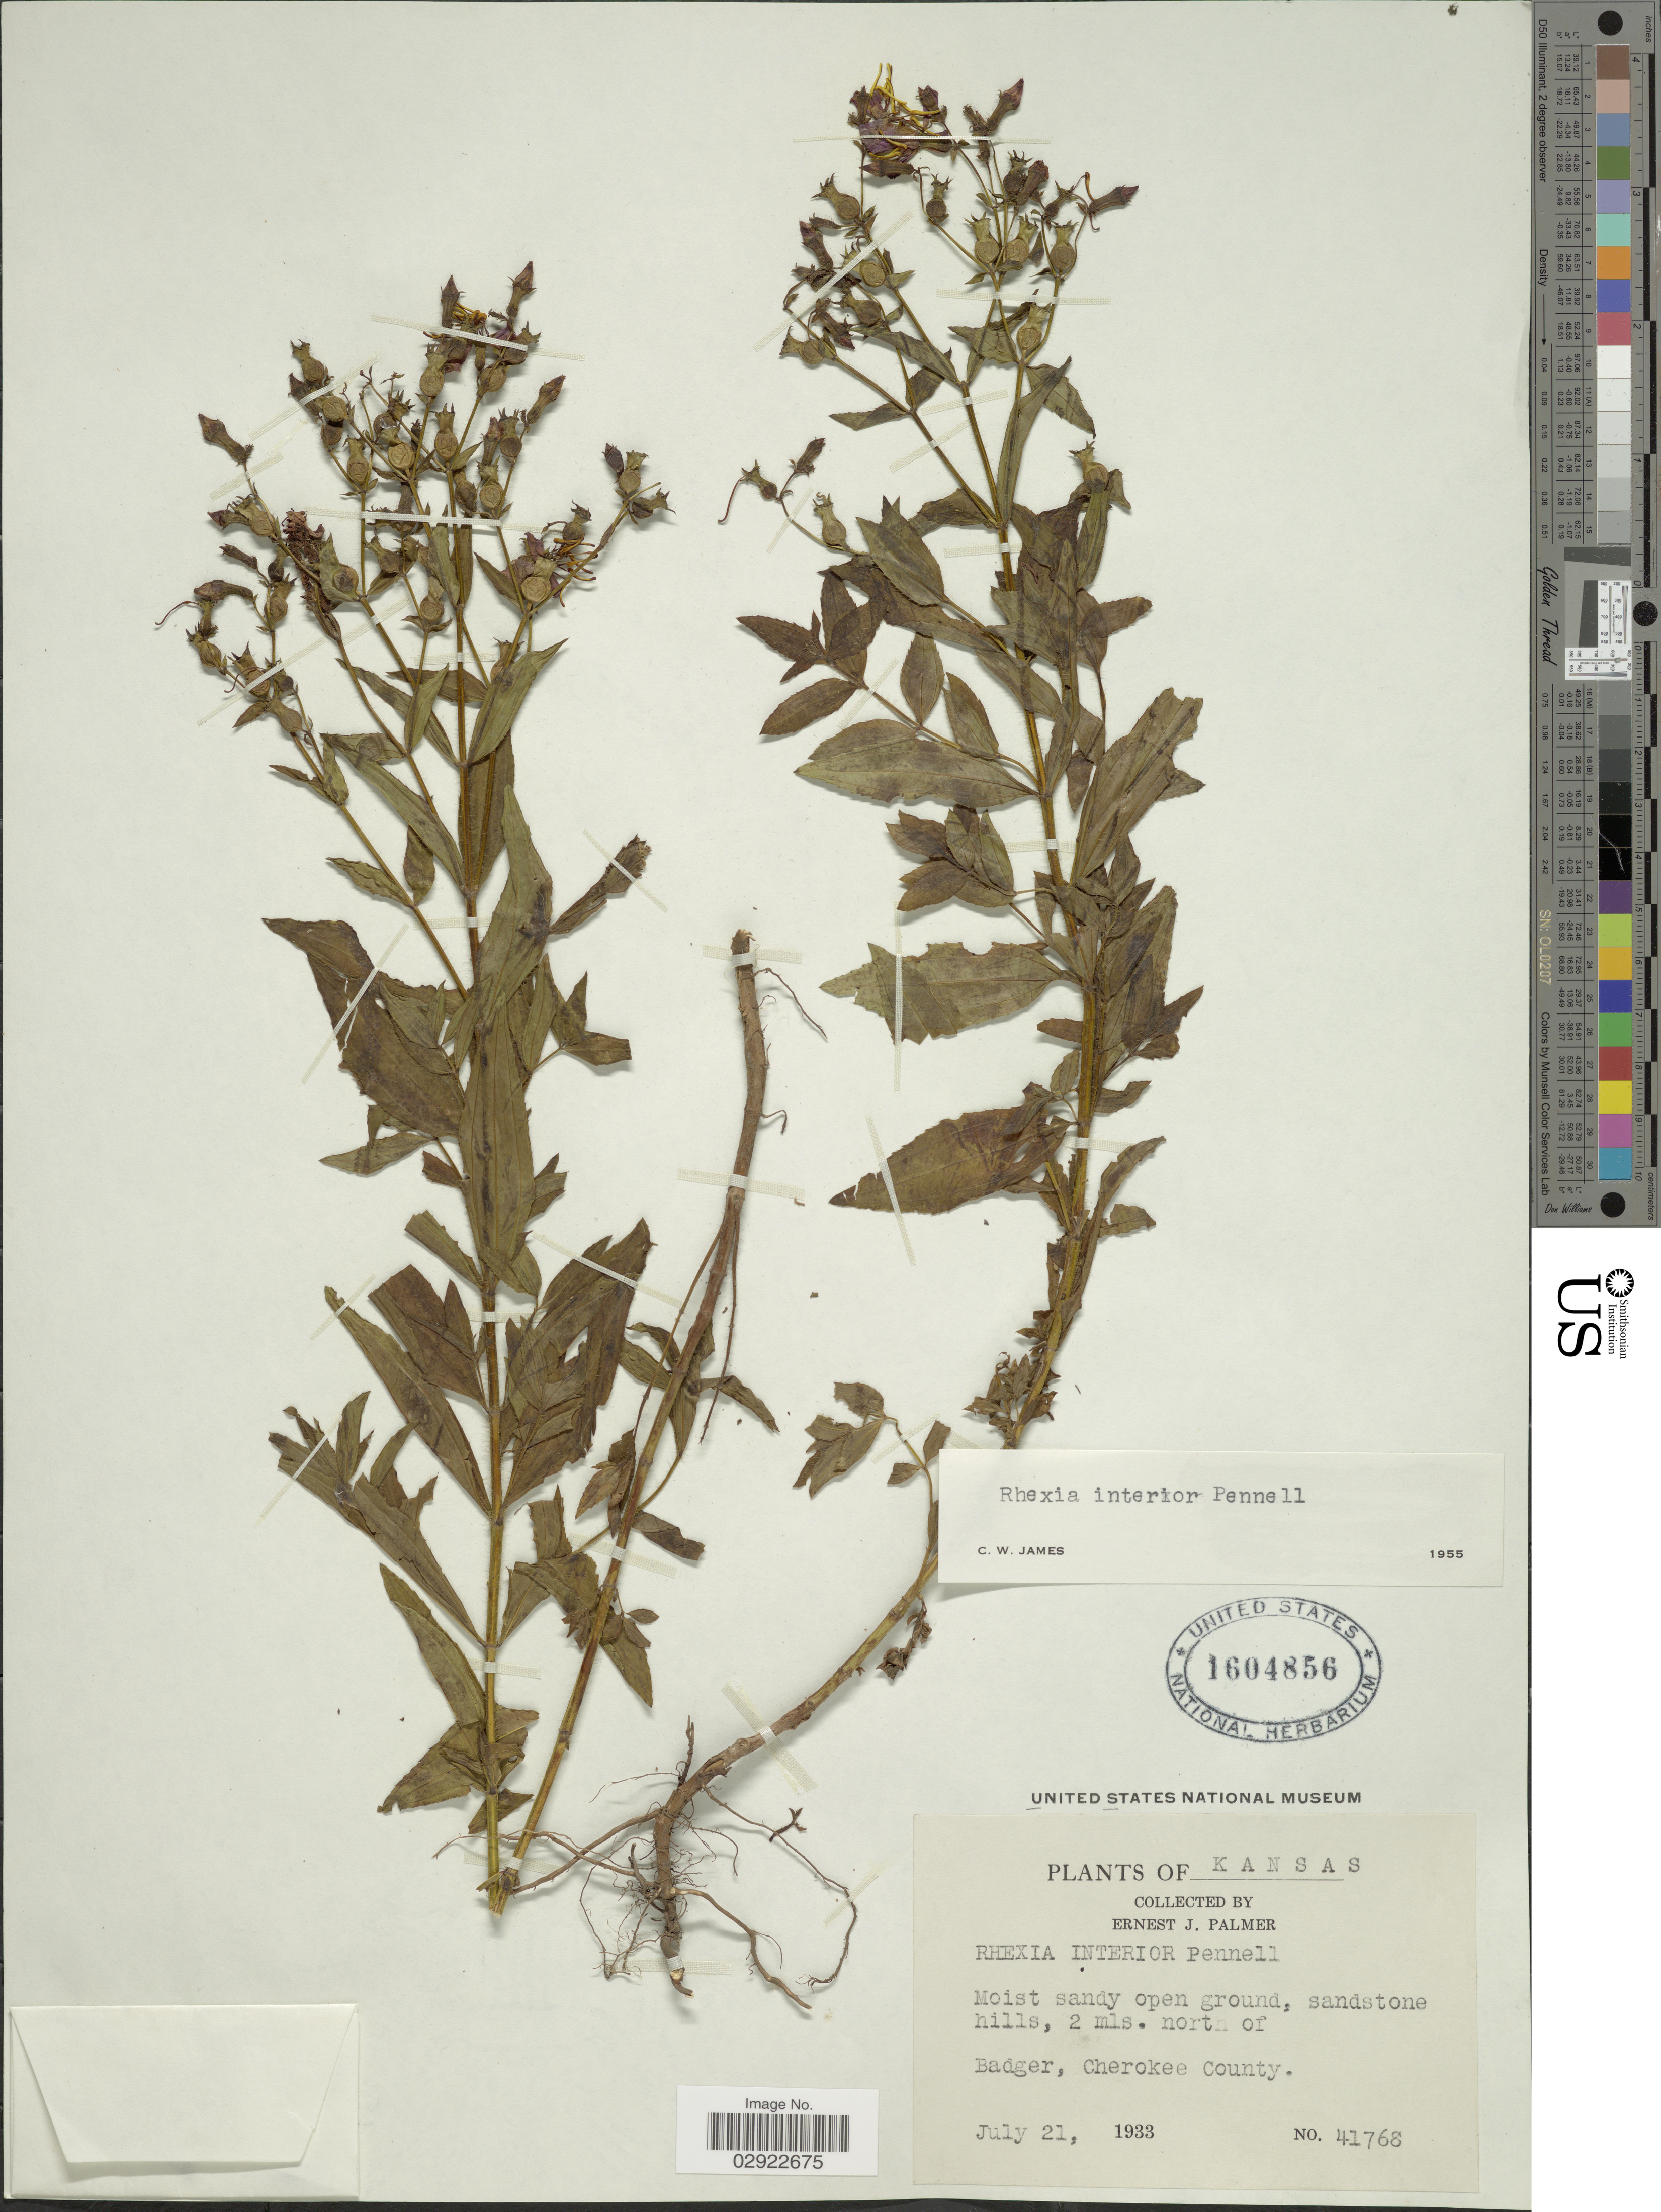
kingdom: Plantae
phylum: Tracheophyta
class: Magnoliopsida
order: Myrtales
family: Melastomataceae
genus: Rhexia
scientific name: Rhexia interior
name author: Pennell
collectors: E. J. Palmer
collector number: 41768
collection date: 1933-07-21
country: United States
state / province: Kansas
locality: Moist sandy open ground, sandstone hills, 2 mls. north of Badger, Cherokee County.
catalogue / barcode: US 1604856